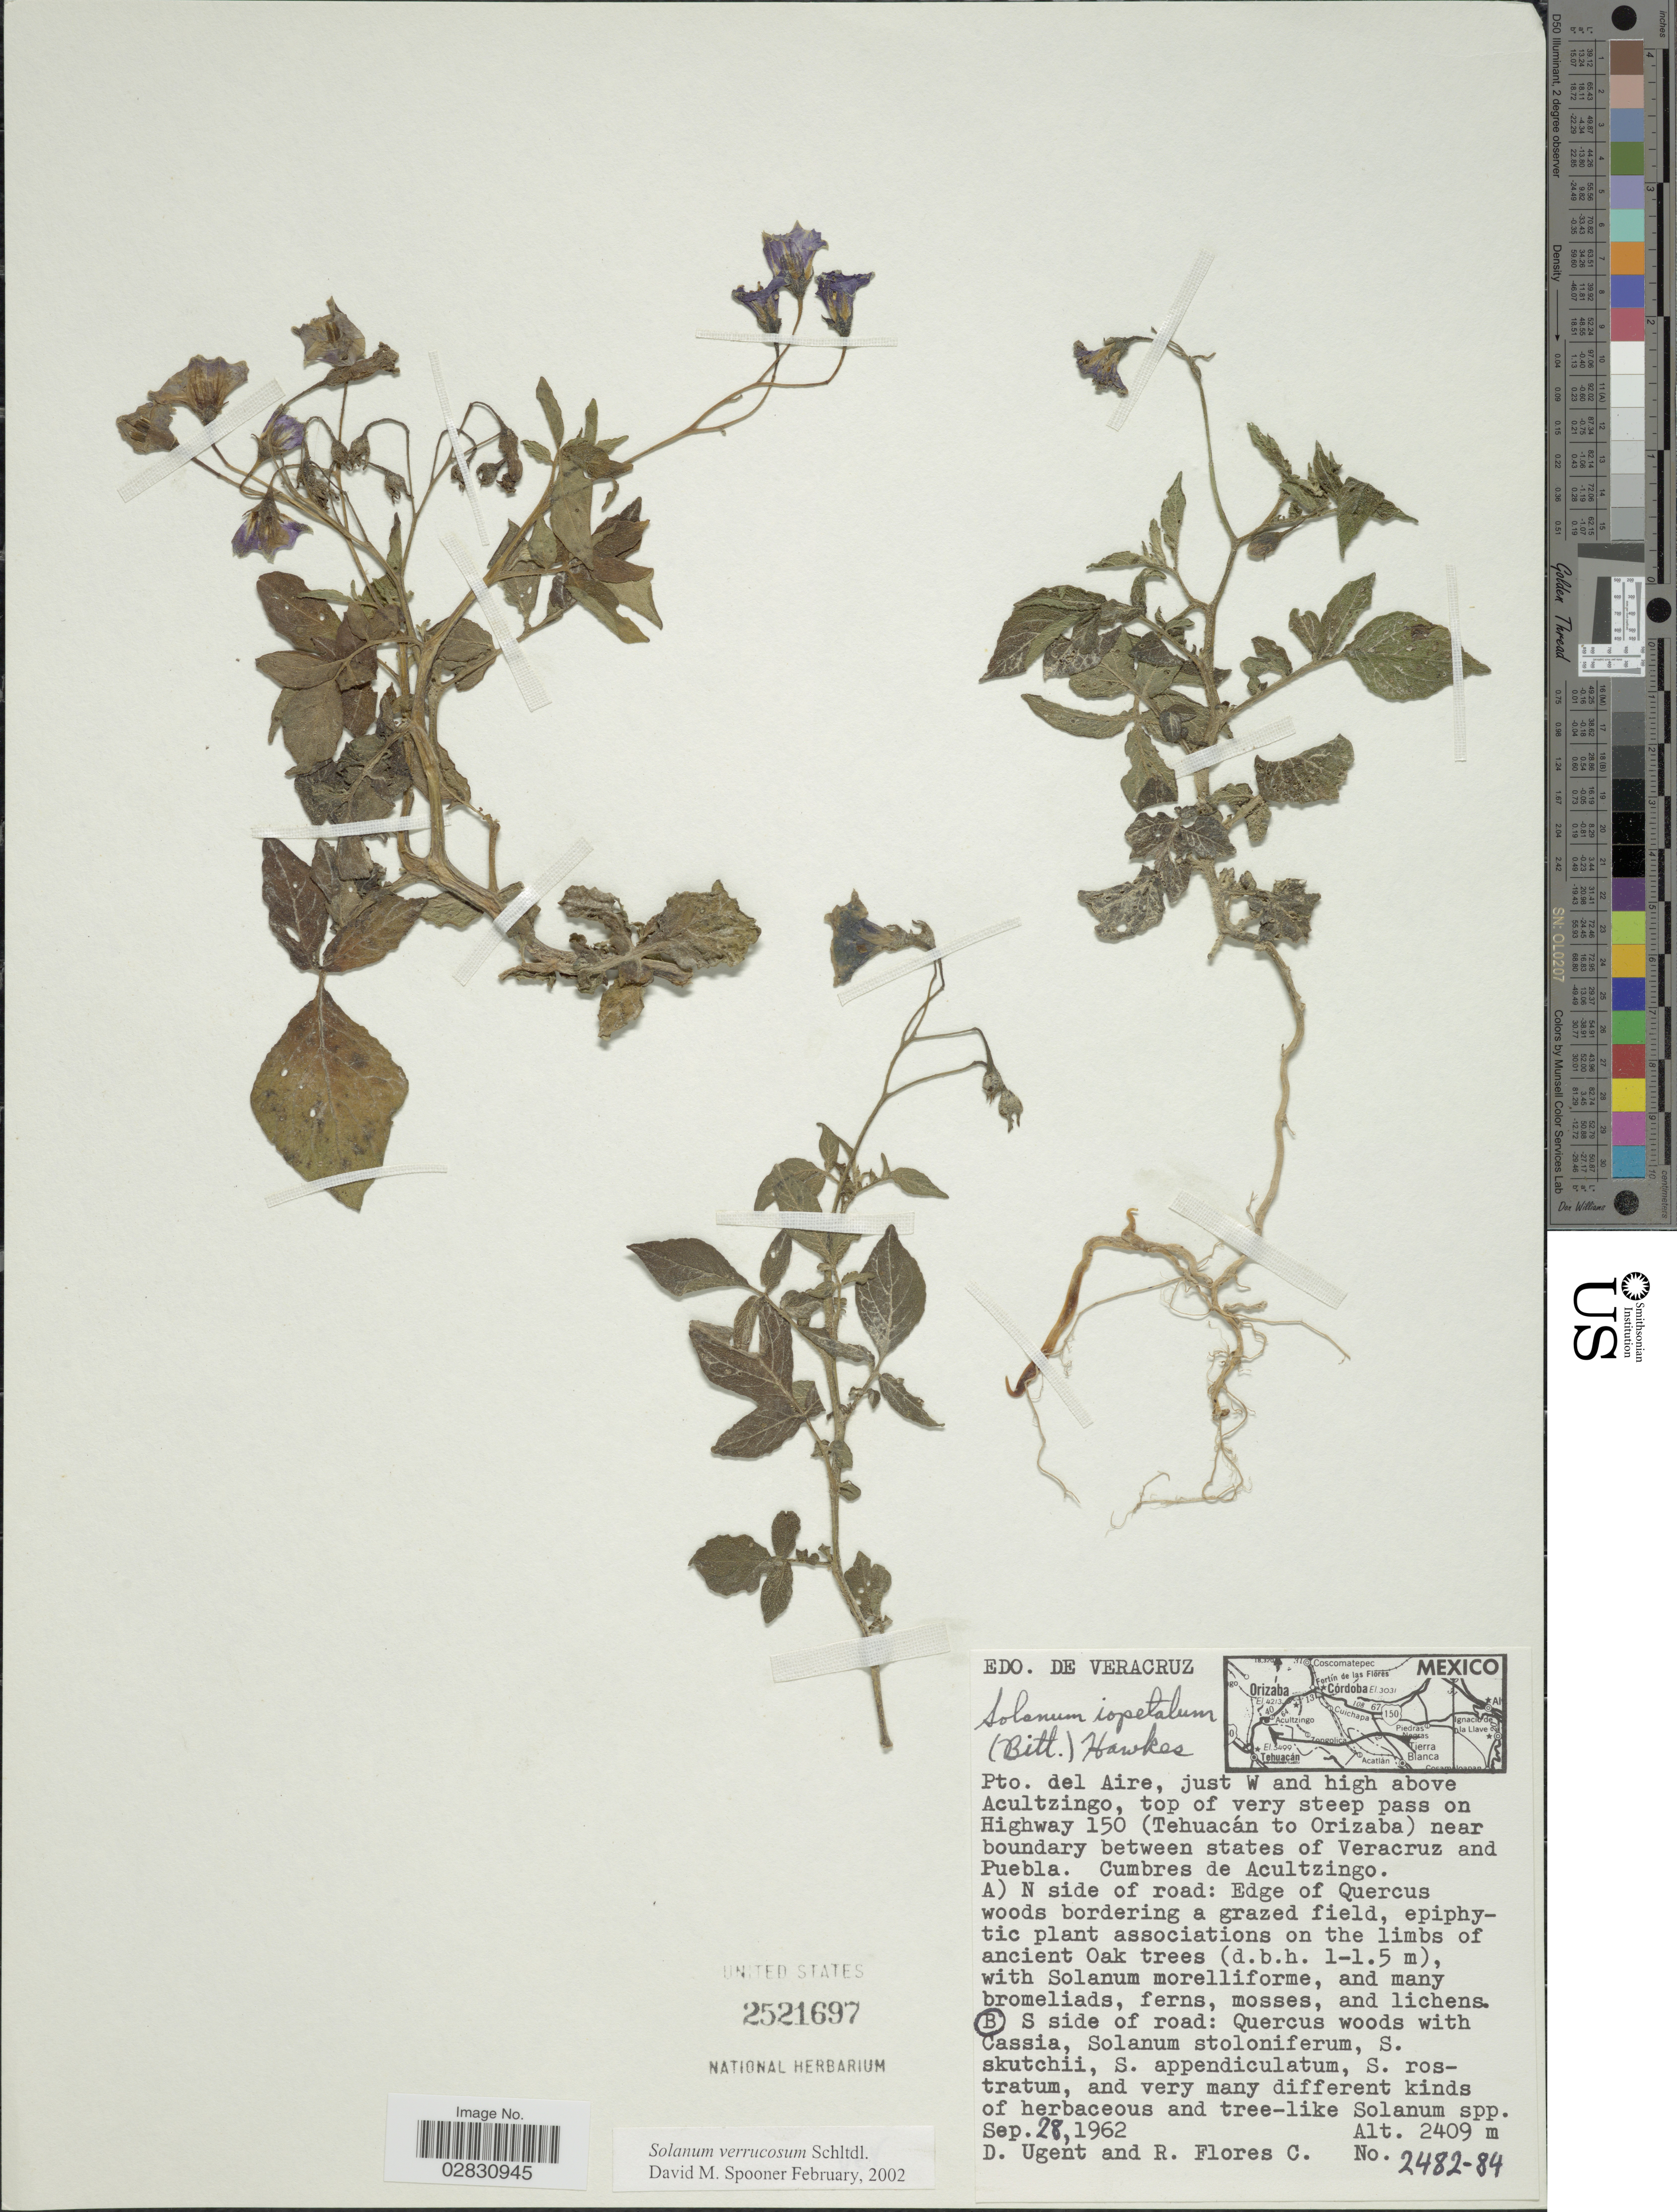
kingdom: Plantae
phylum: Tracheophyta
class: Magnoliopsida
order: Solanales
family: Solanaceae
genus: Solanum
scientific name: Solanum verrucosum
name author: Schltdl.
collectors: D. Ugent & R. Flores-C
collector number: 2482-84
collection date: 1962-09-28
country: Mexico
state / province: Veracruz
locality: Edo. De Veracruz. Pto. del Aire, just W and high above Acultzingo, top of very steep pass on Highway 150 (Tehuacán to Orizaba) near boundary between states of Veracruz and Puebla. Cumbres de Acultzingo. S side of road.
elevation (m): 2409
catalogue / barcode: US 2521697